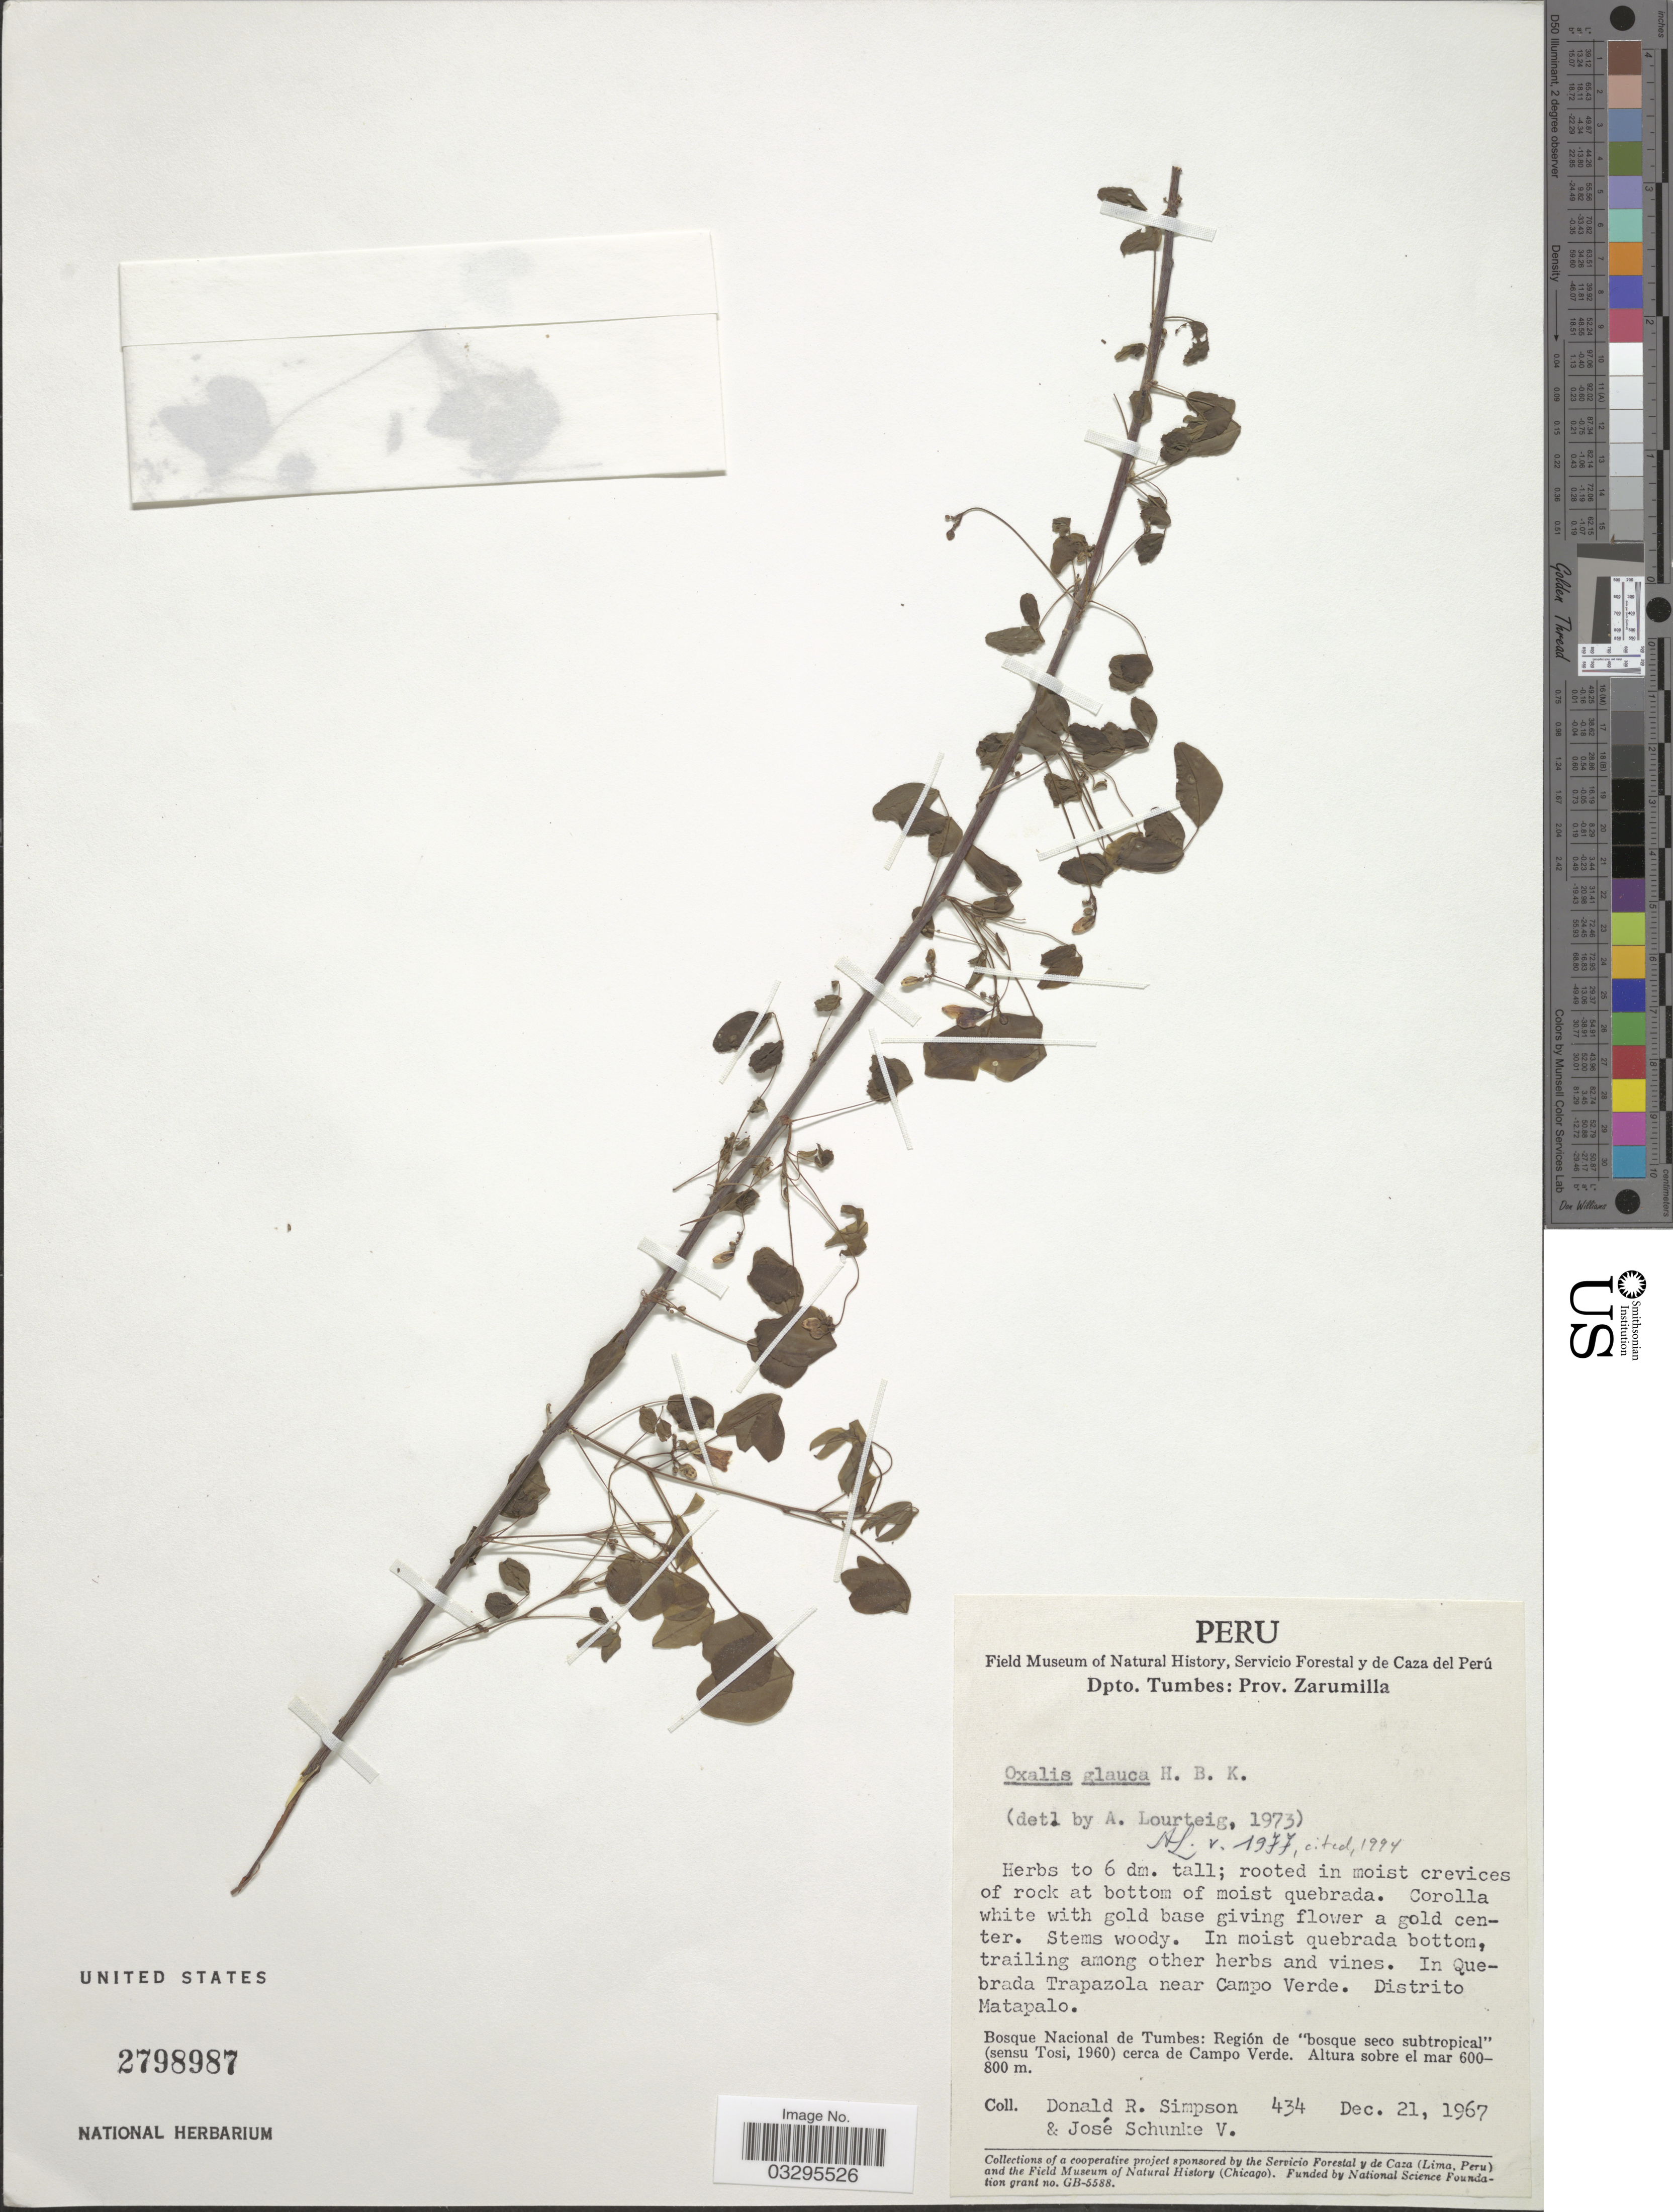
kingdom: Plantae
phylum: Tracheophyta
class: Magnoliopsida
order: Oxalidales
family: Oxalidaceae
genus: Oxalis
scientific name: Oxalis glauca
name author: Kunth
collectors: D. R. Simpson & J. Schunke Vigo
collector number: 434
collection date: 1967-12-21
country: Peru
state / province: Tumbes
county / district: Zarumilla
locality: Dpto. Tumbes: Prov. Zarumilla. In Quebrada Trapazola near Campo Verde. Distrito Matapalo. Bosque Nacional de Tumbes:Región "bosque seco subtropical" (sensu Tosi, 1960) cerca de Campo Verde.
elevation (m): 600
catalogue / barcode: US 2798987